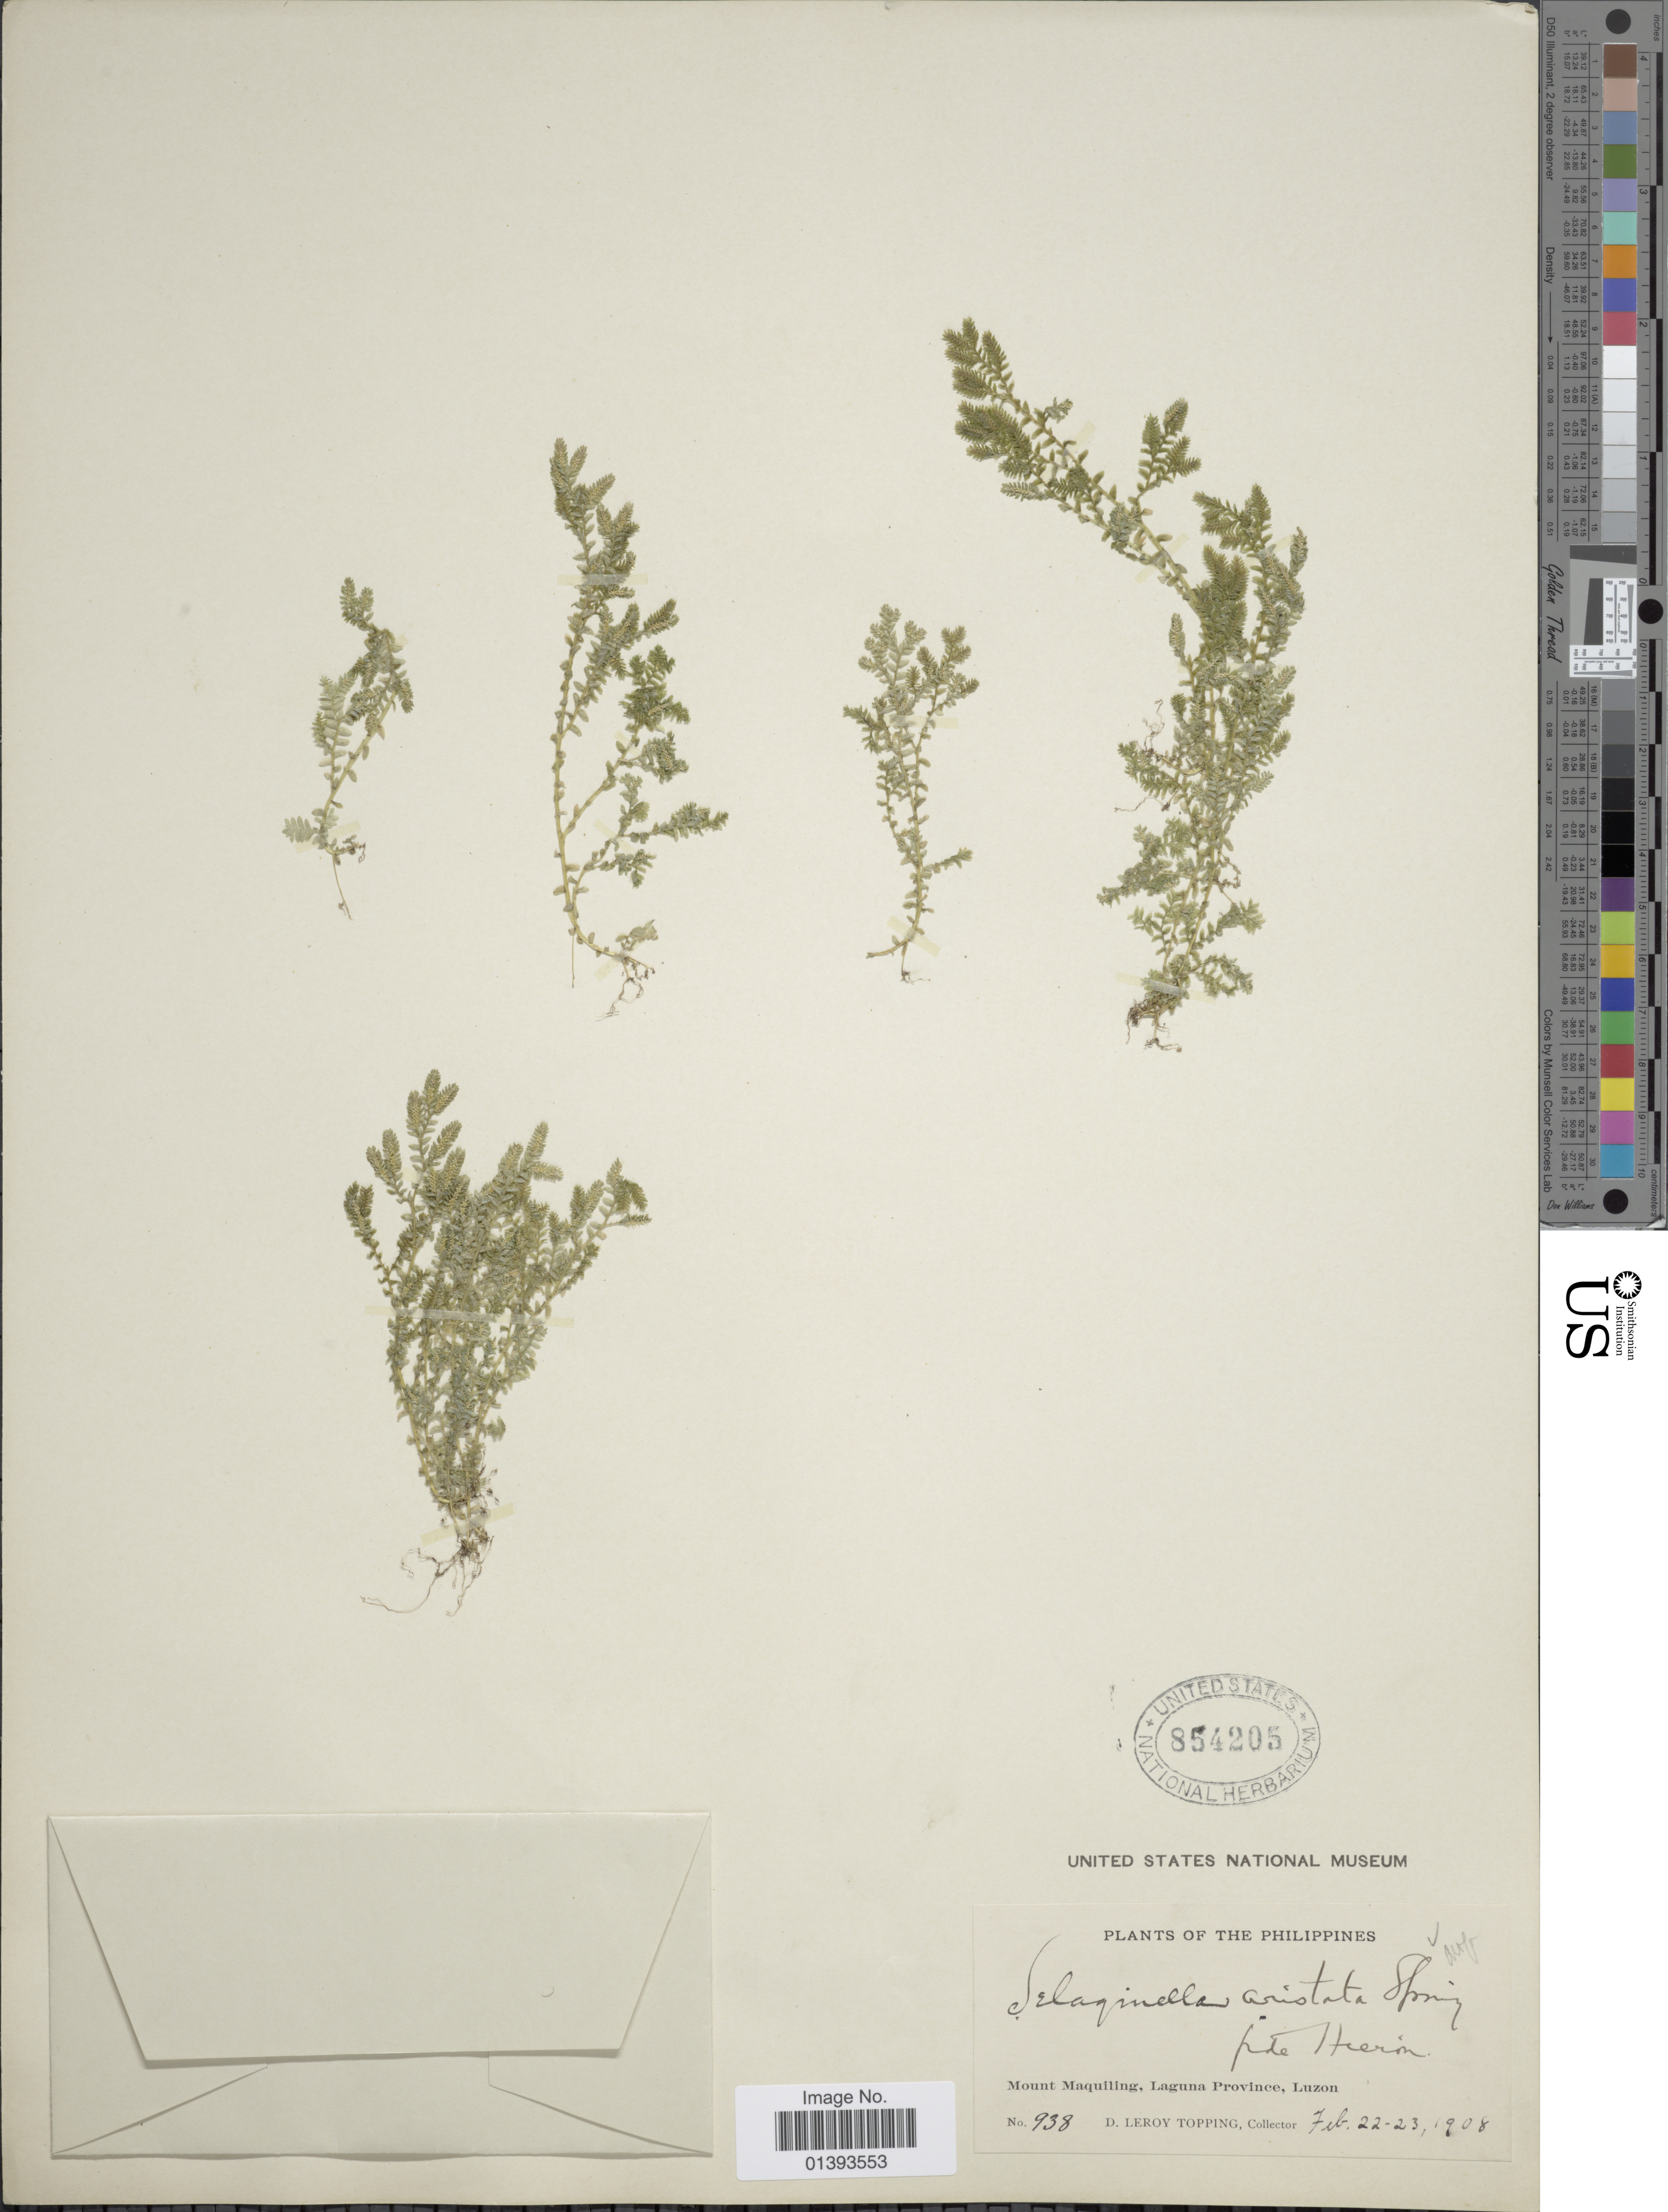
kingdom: Plantae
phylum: Tracheophyta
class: Lycopodiopsida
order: Selaginellales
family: Selaginellaceae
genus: Selaginella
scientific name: Selaginella aristata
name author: Spring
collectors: D. L. Topping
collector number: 938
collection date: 1908-02-22/1908-02-23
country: Philippines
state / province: Central Luzon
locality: Mount Maquilling, Laguna province, Luzon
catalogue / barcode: US 854205